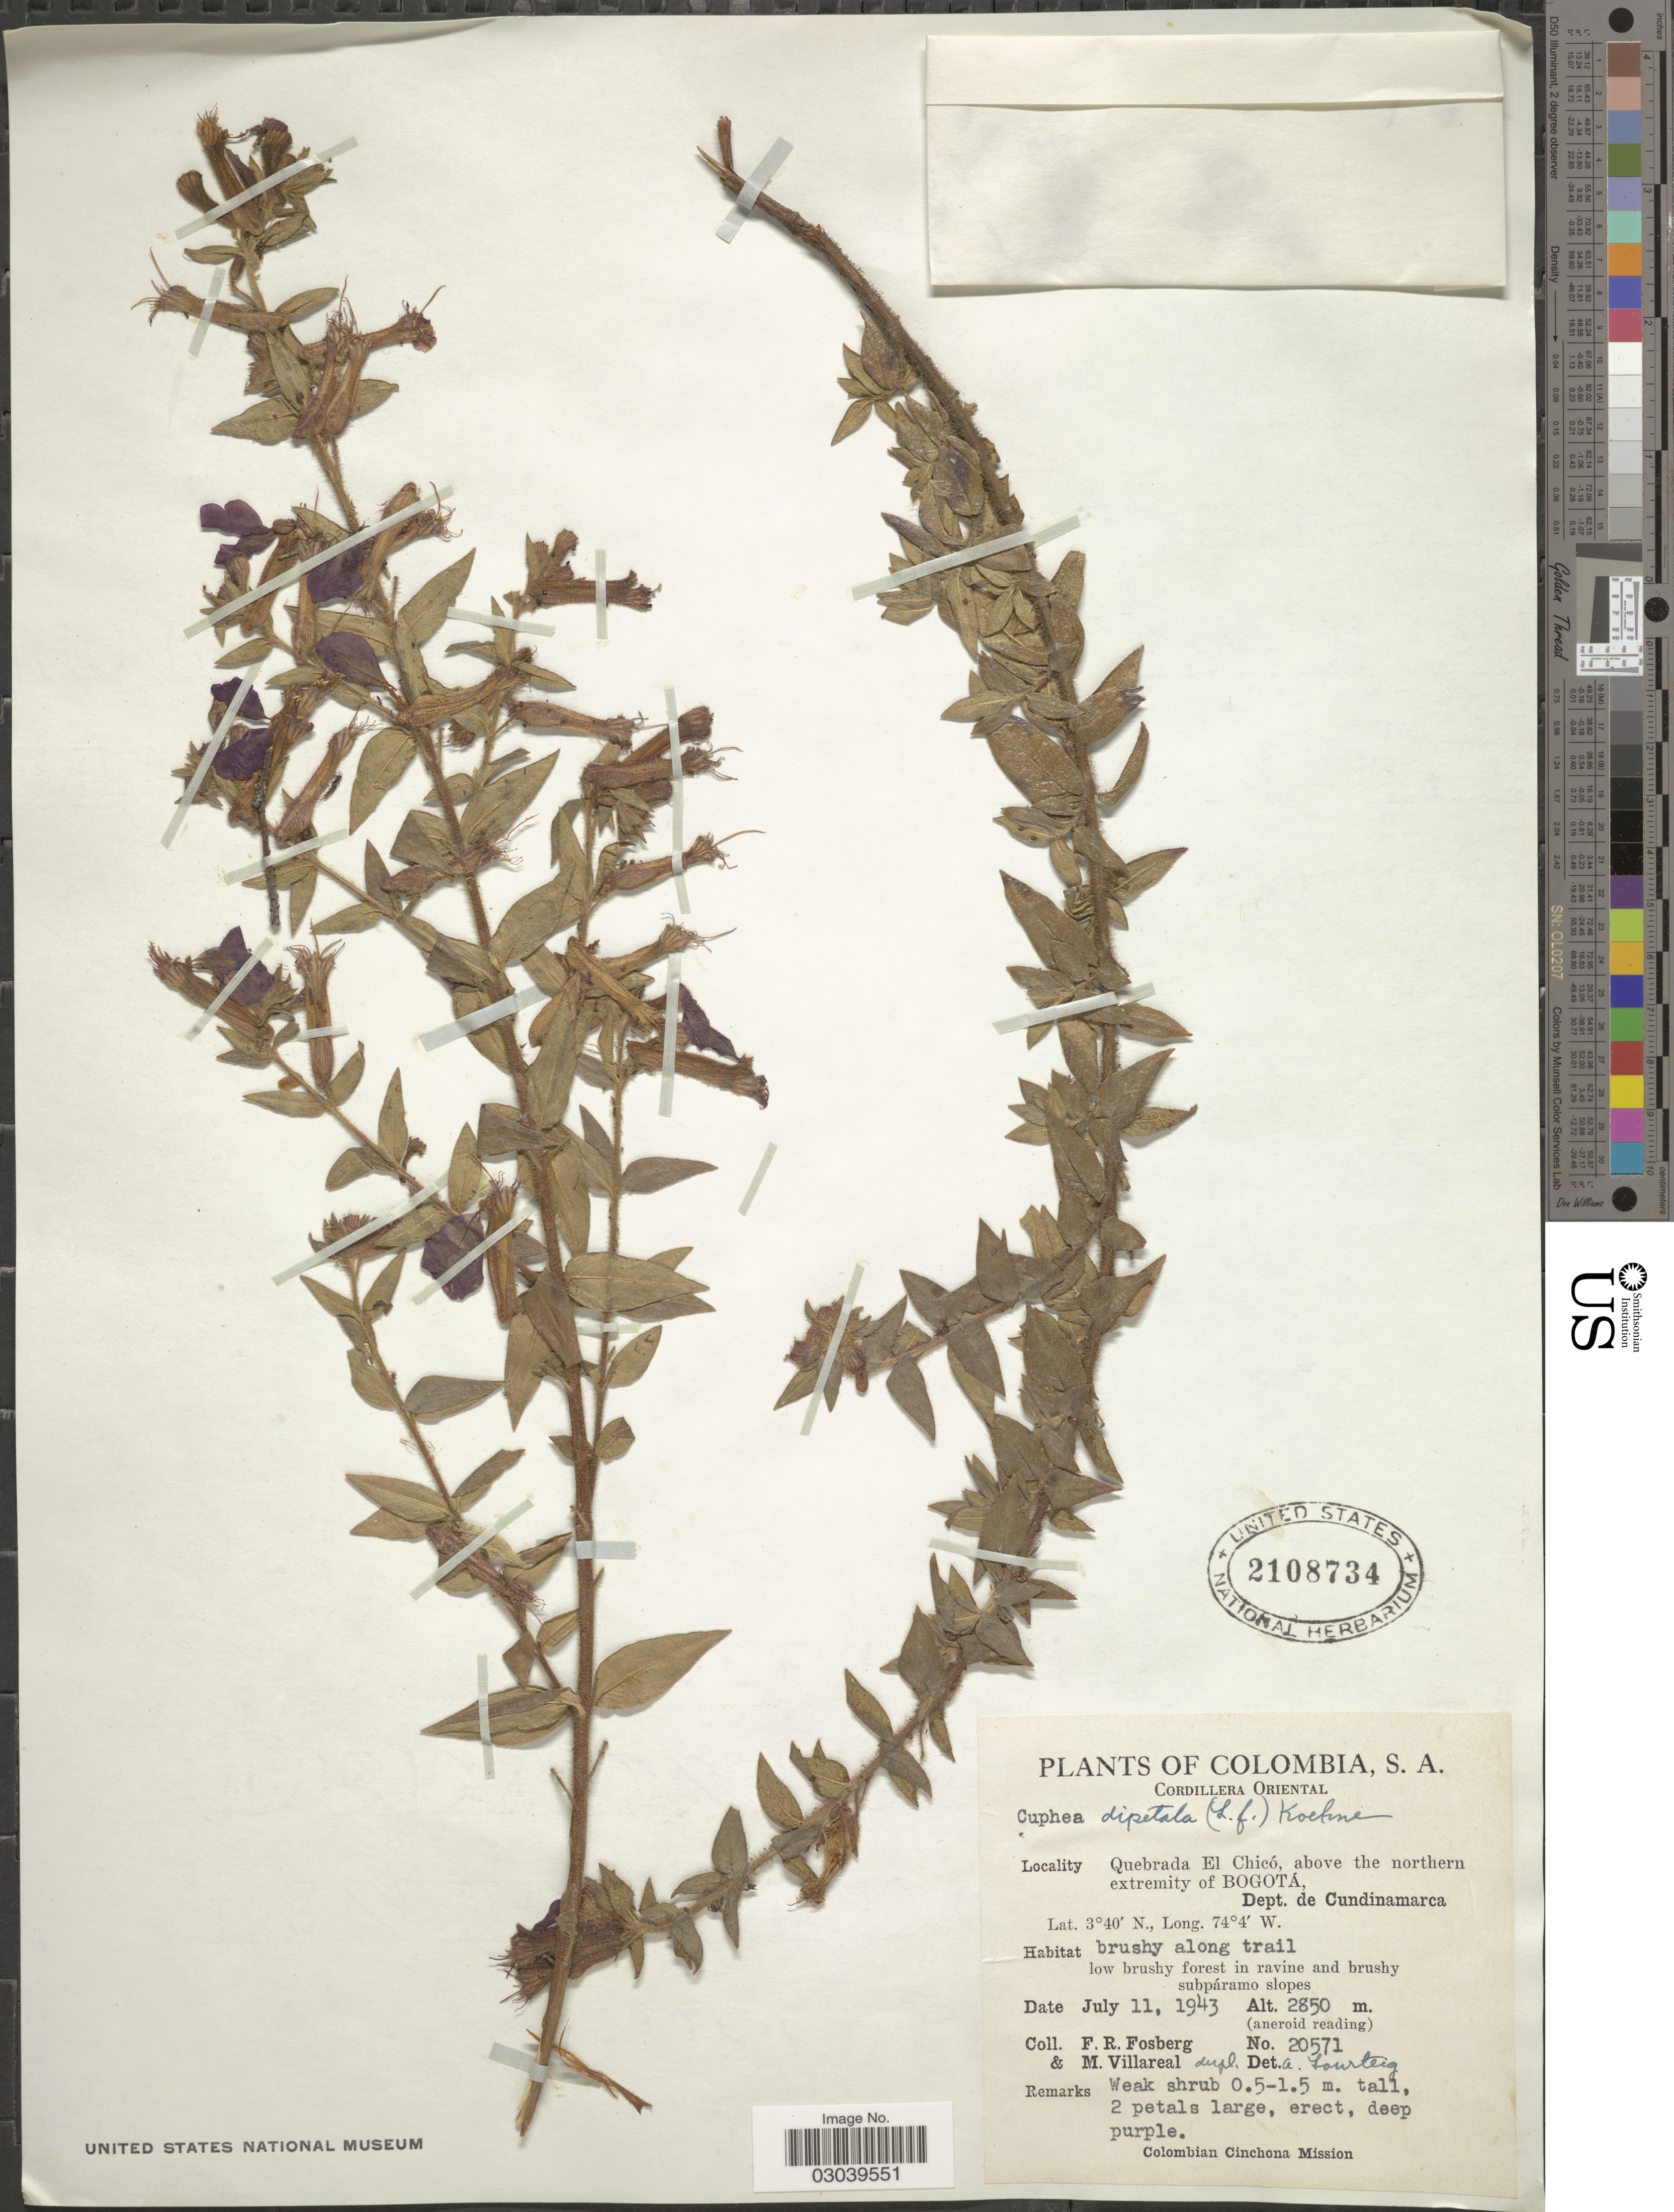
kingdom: Plantae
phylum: Tracheophyta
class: Magnoliopsida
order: Myrtales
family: Lythraceae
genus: Cuphea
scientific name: Cuphea dipetala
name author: (L. f.) Koehne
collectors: F. R. Fosberg & M. Villareal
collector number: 20571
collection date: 1943-07-11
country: Colombia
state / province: Cundinamarca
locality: Cordillera Oriental. Quebrada El Chicó, above the northern extremity of Bogotá, Dept. de Cundinamarca.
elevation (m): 2850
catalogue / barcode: US 2108734